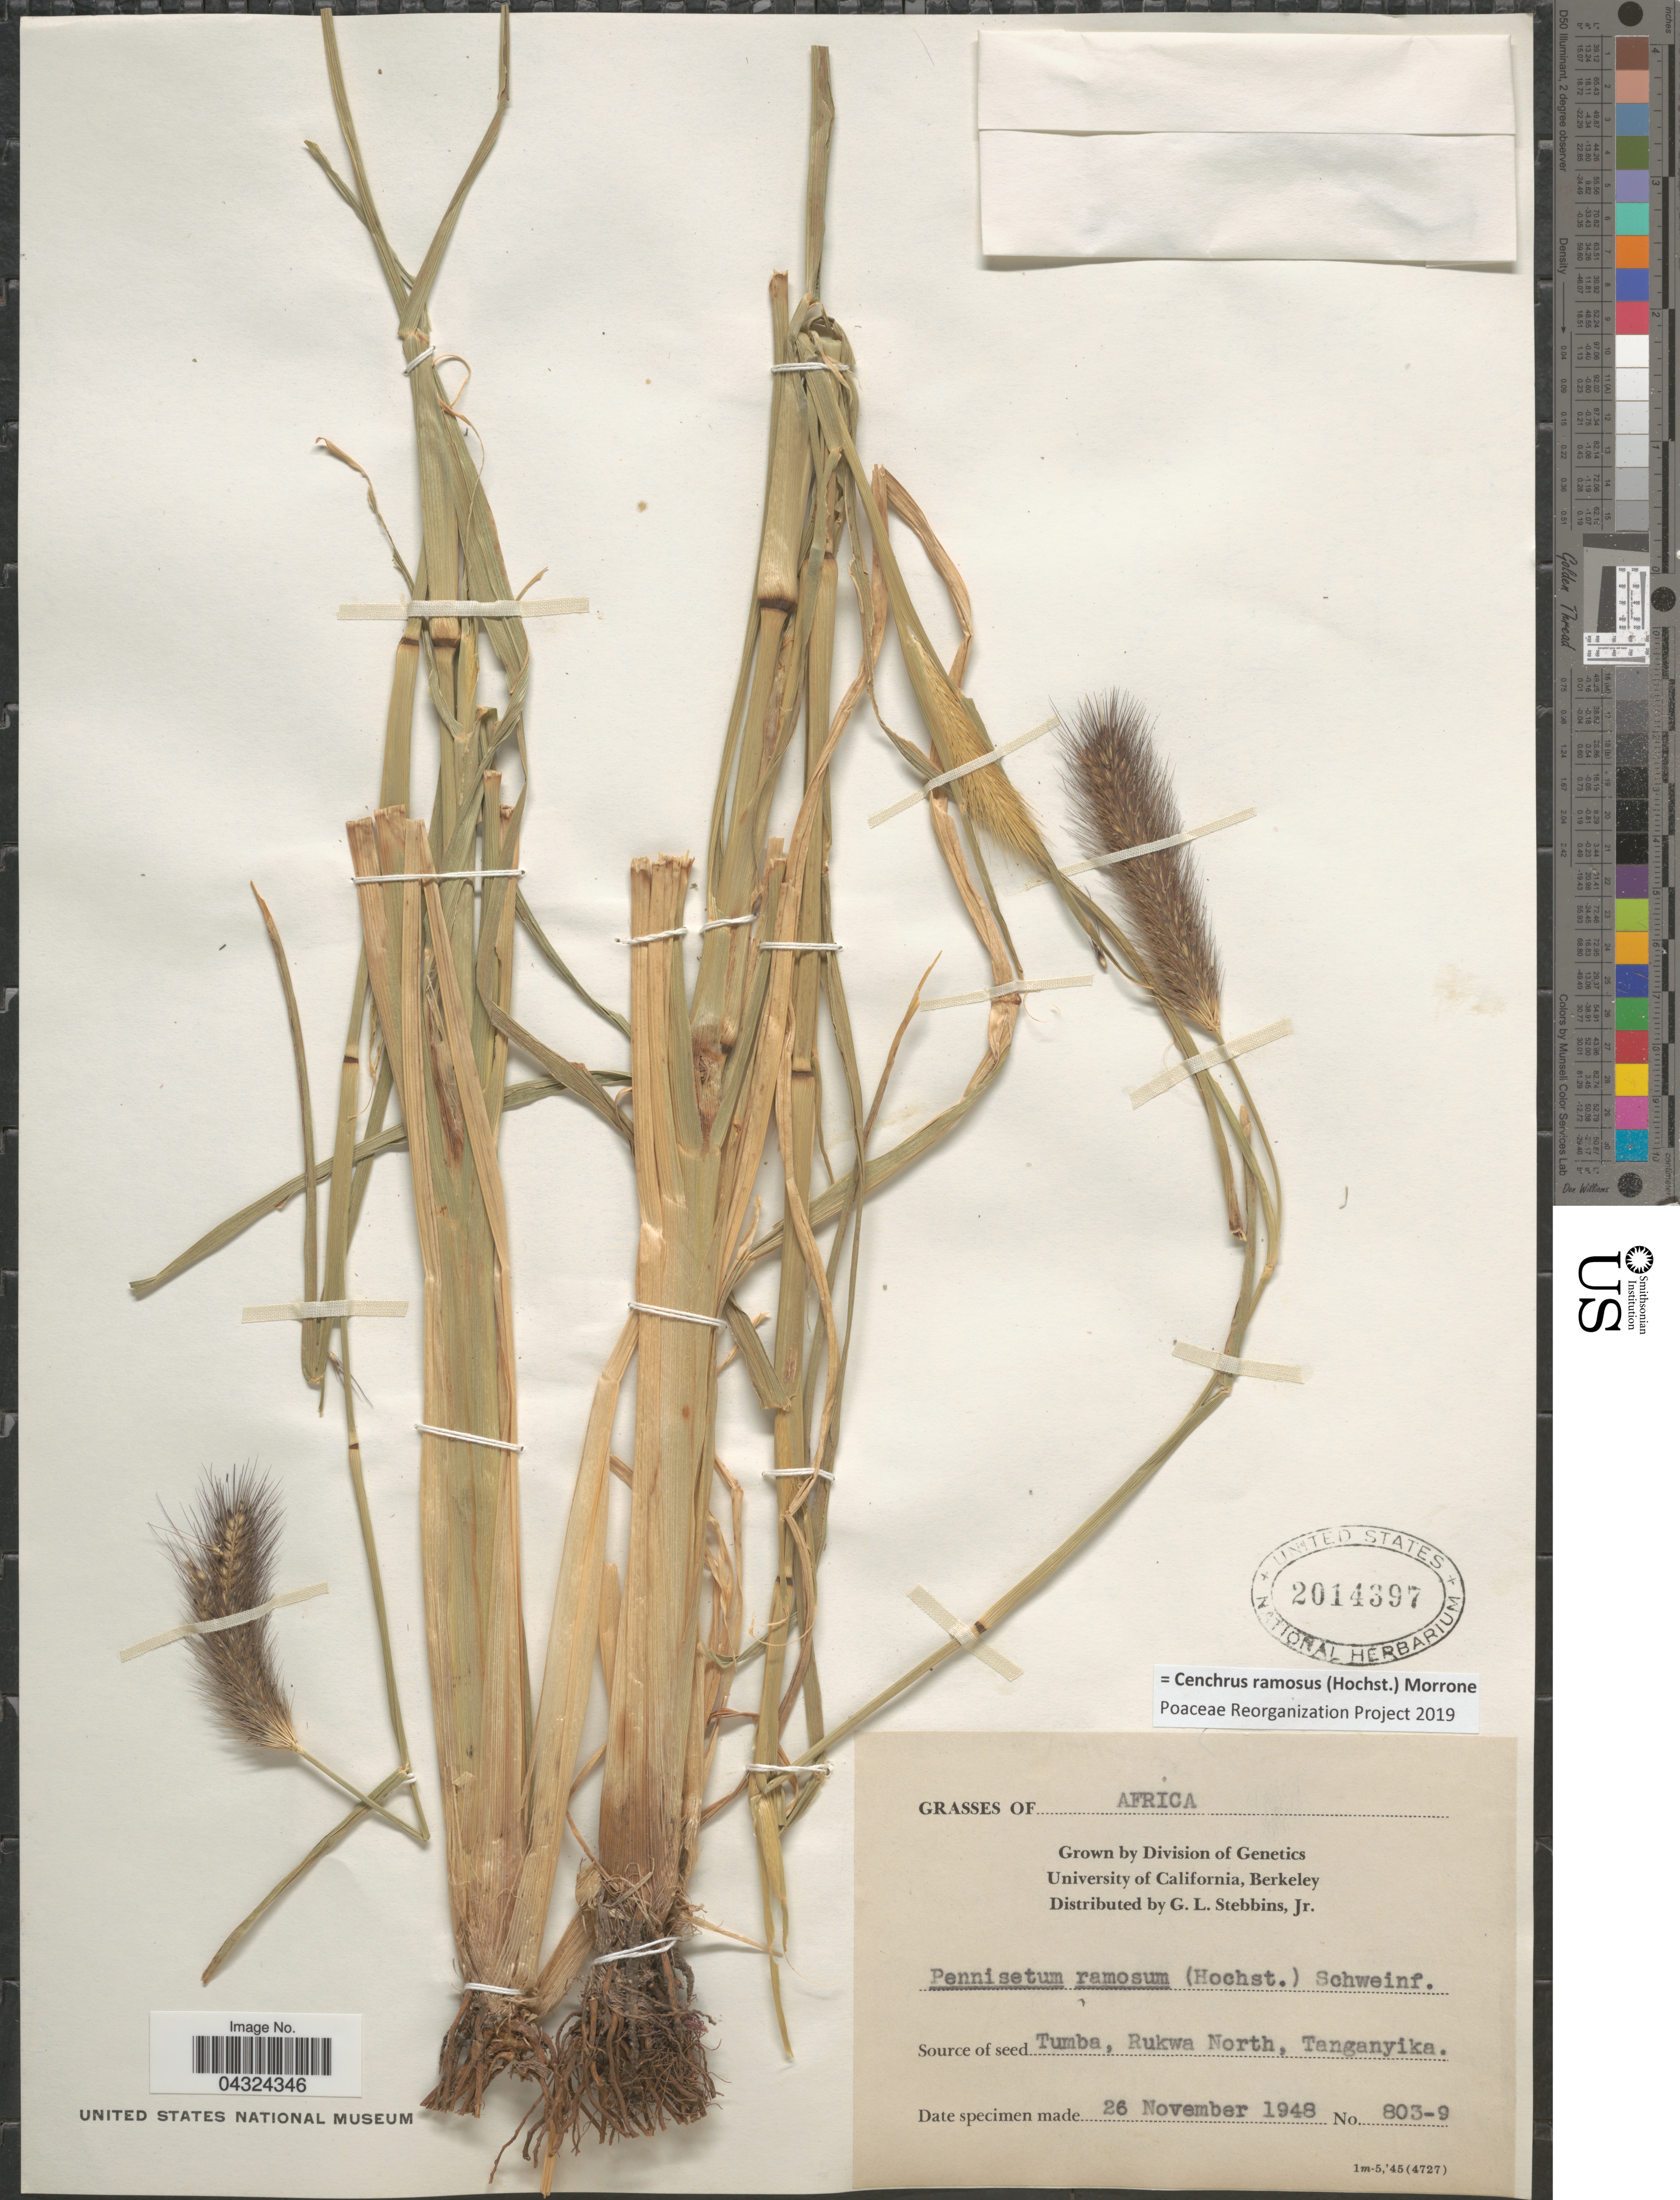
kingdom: Plantae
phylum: Tracheophyta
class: Liliopsida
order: Poales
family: Poaceae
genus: Cenchrus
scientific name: Cenchrus ramosus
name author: (Hochst.) Morrone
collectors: G. L. Stebbins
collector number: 803-9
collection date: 1948-11-26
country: United States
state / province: California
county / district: Alameda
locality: Division of Genetics. University of California, Berkeley.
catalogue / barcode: US 2014397